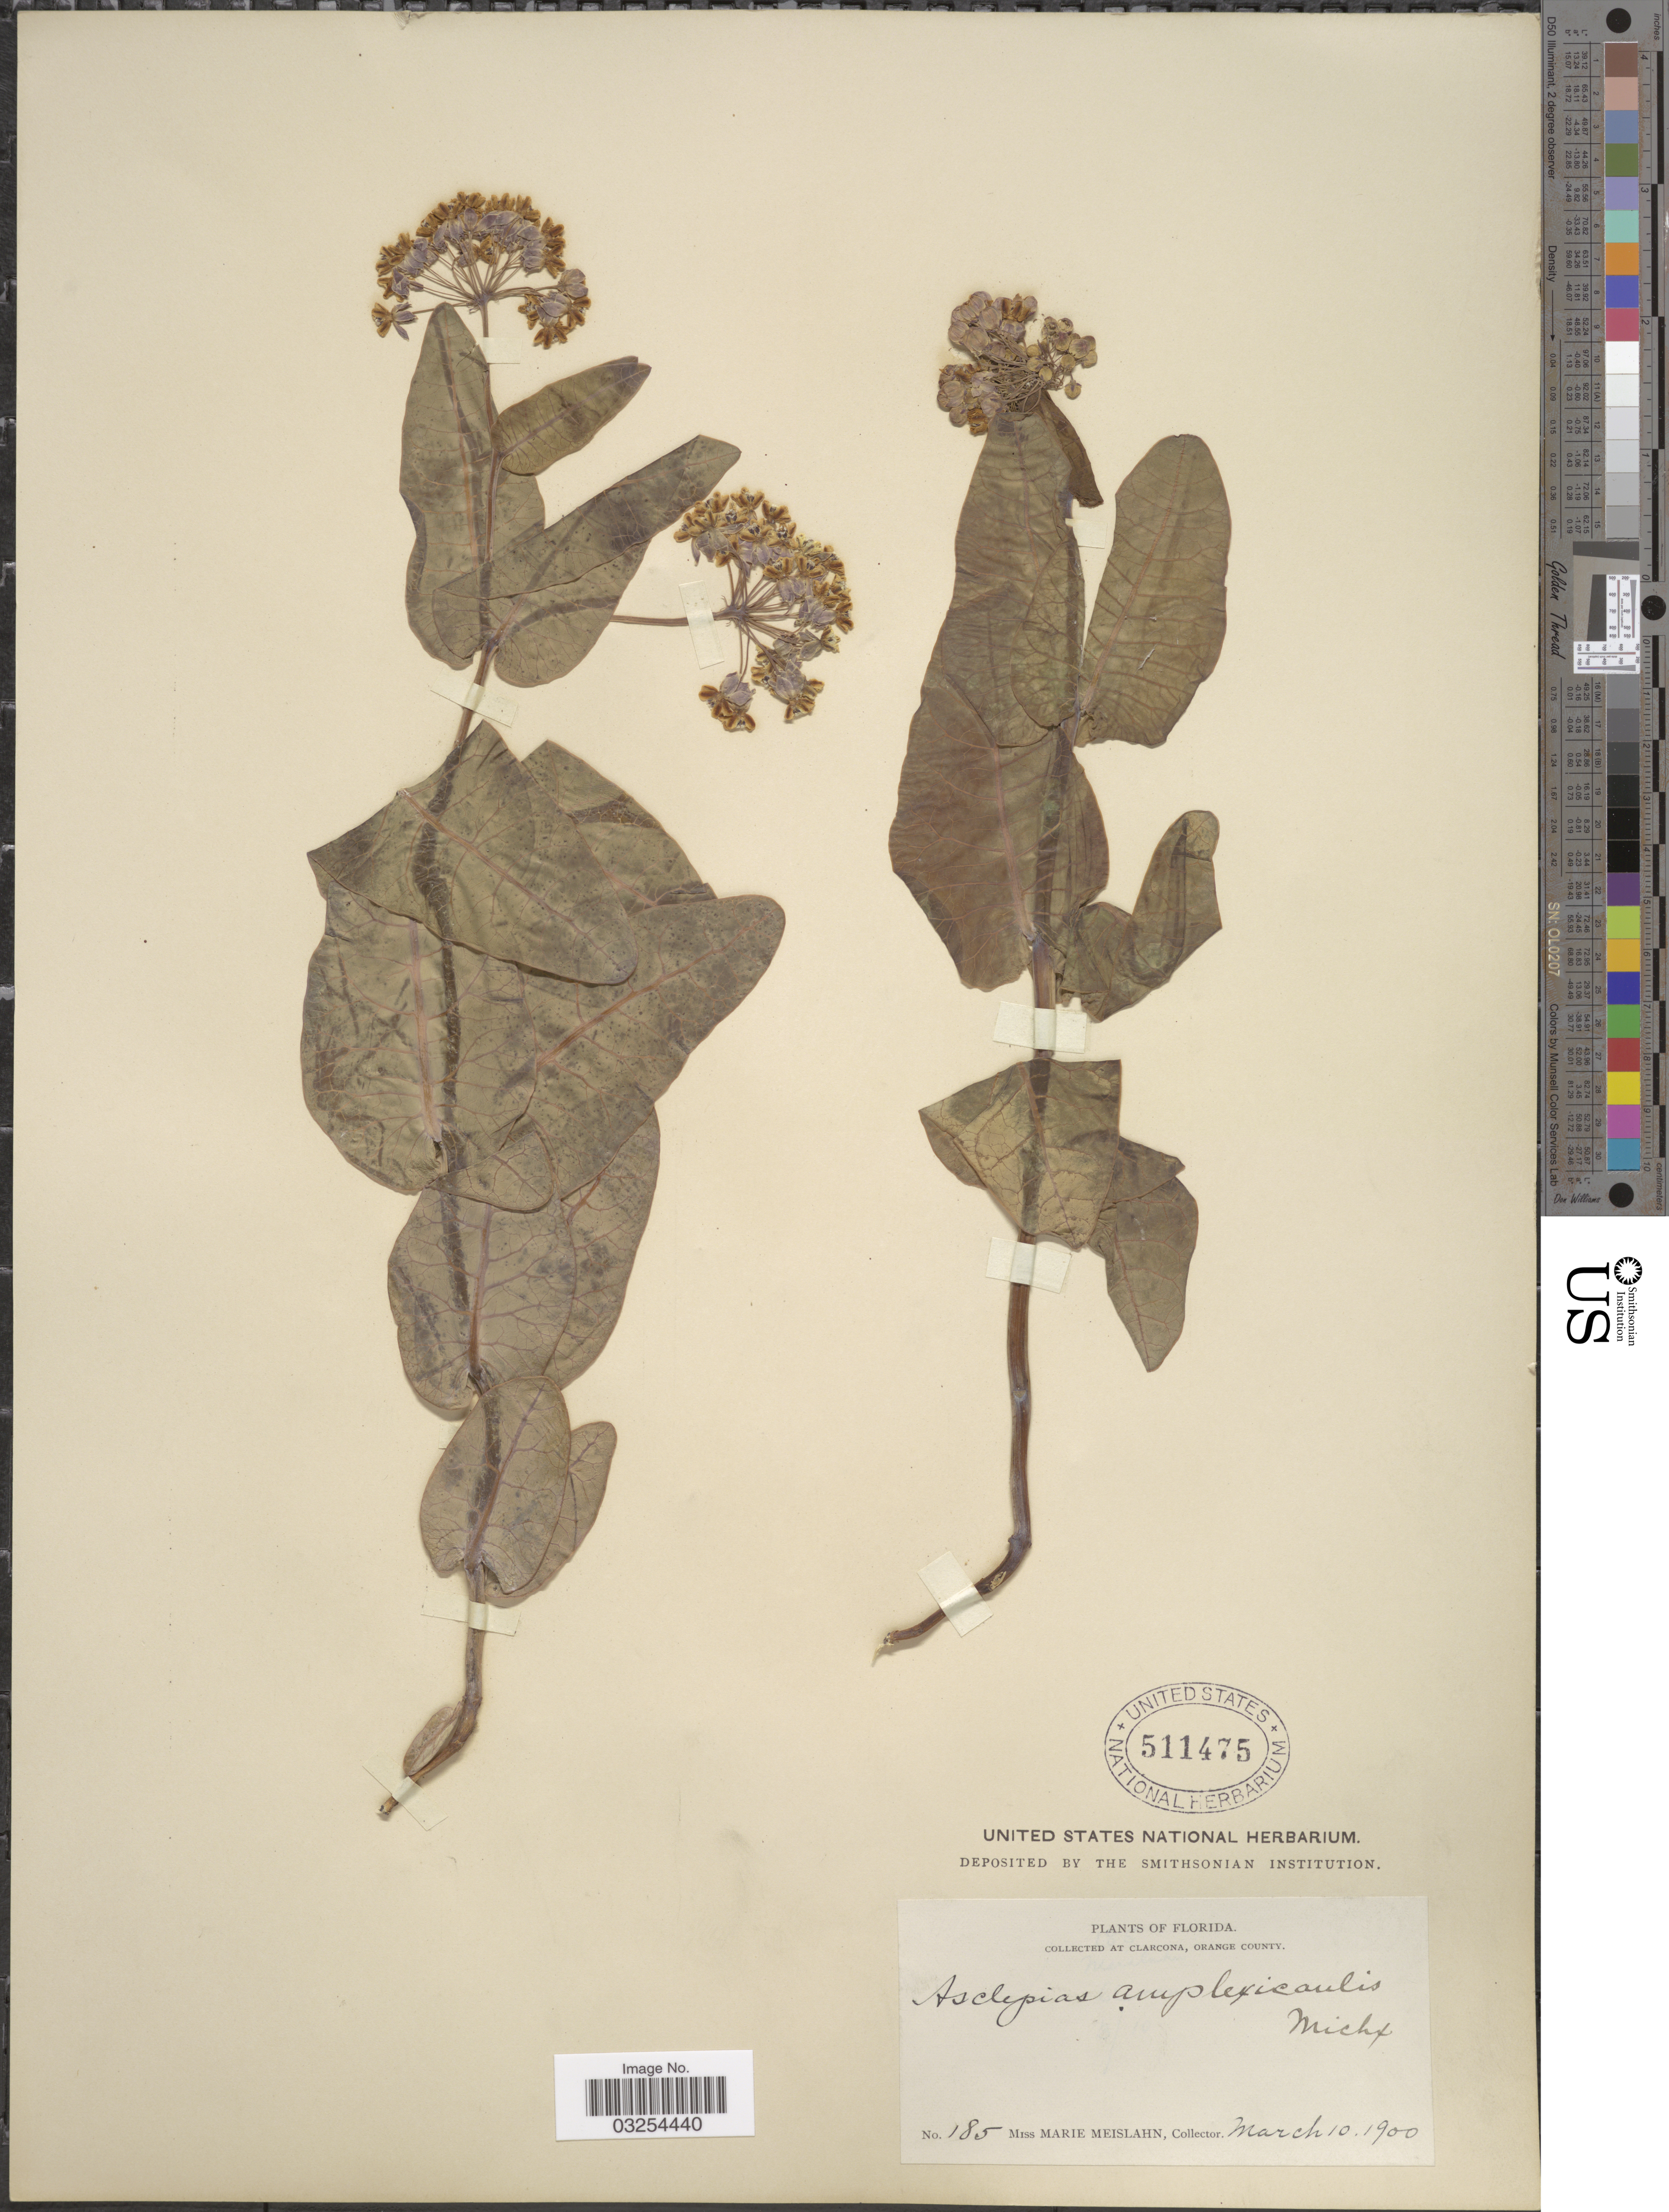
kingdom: Plantae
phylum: Tracheophyta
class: Magnoliopsida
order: Gentianales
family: Apocynaceae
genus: Asclepias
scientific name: Asclepias humistrata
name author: Walter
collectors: M. Meislahn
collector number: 185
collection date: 1900-03-10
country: United States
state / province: Florida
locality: Clarcona, Orange County.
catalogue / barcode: US 511475